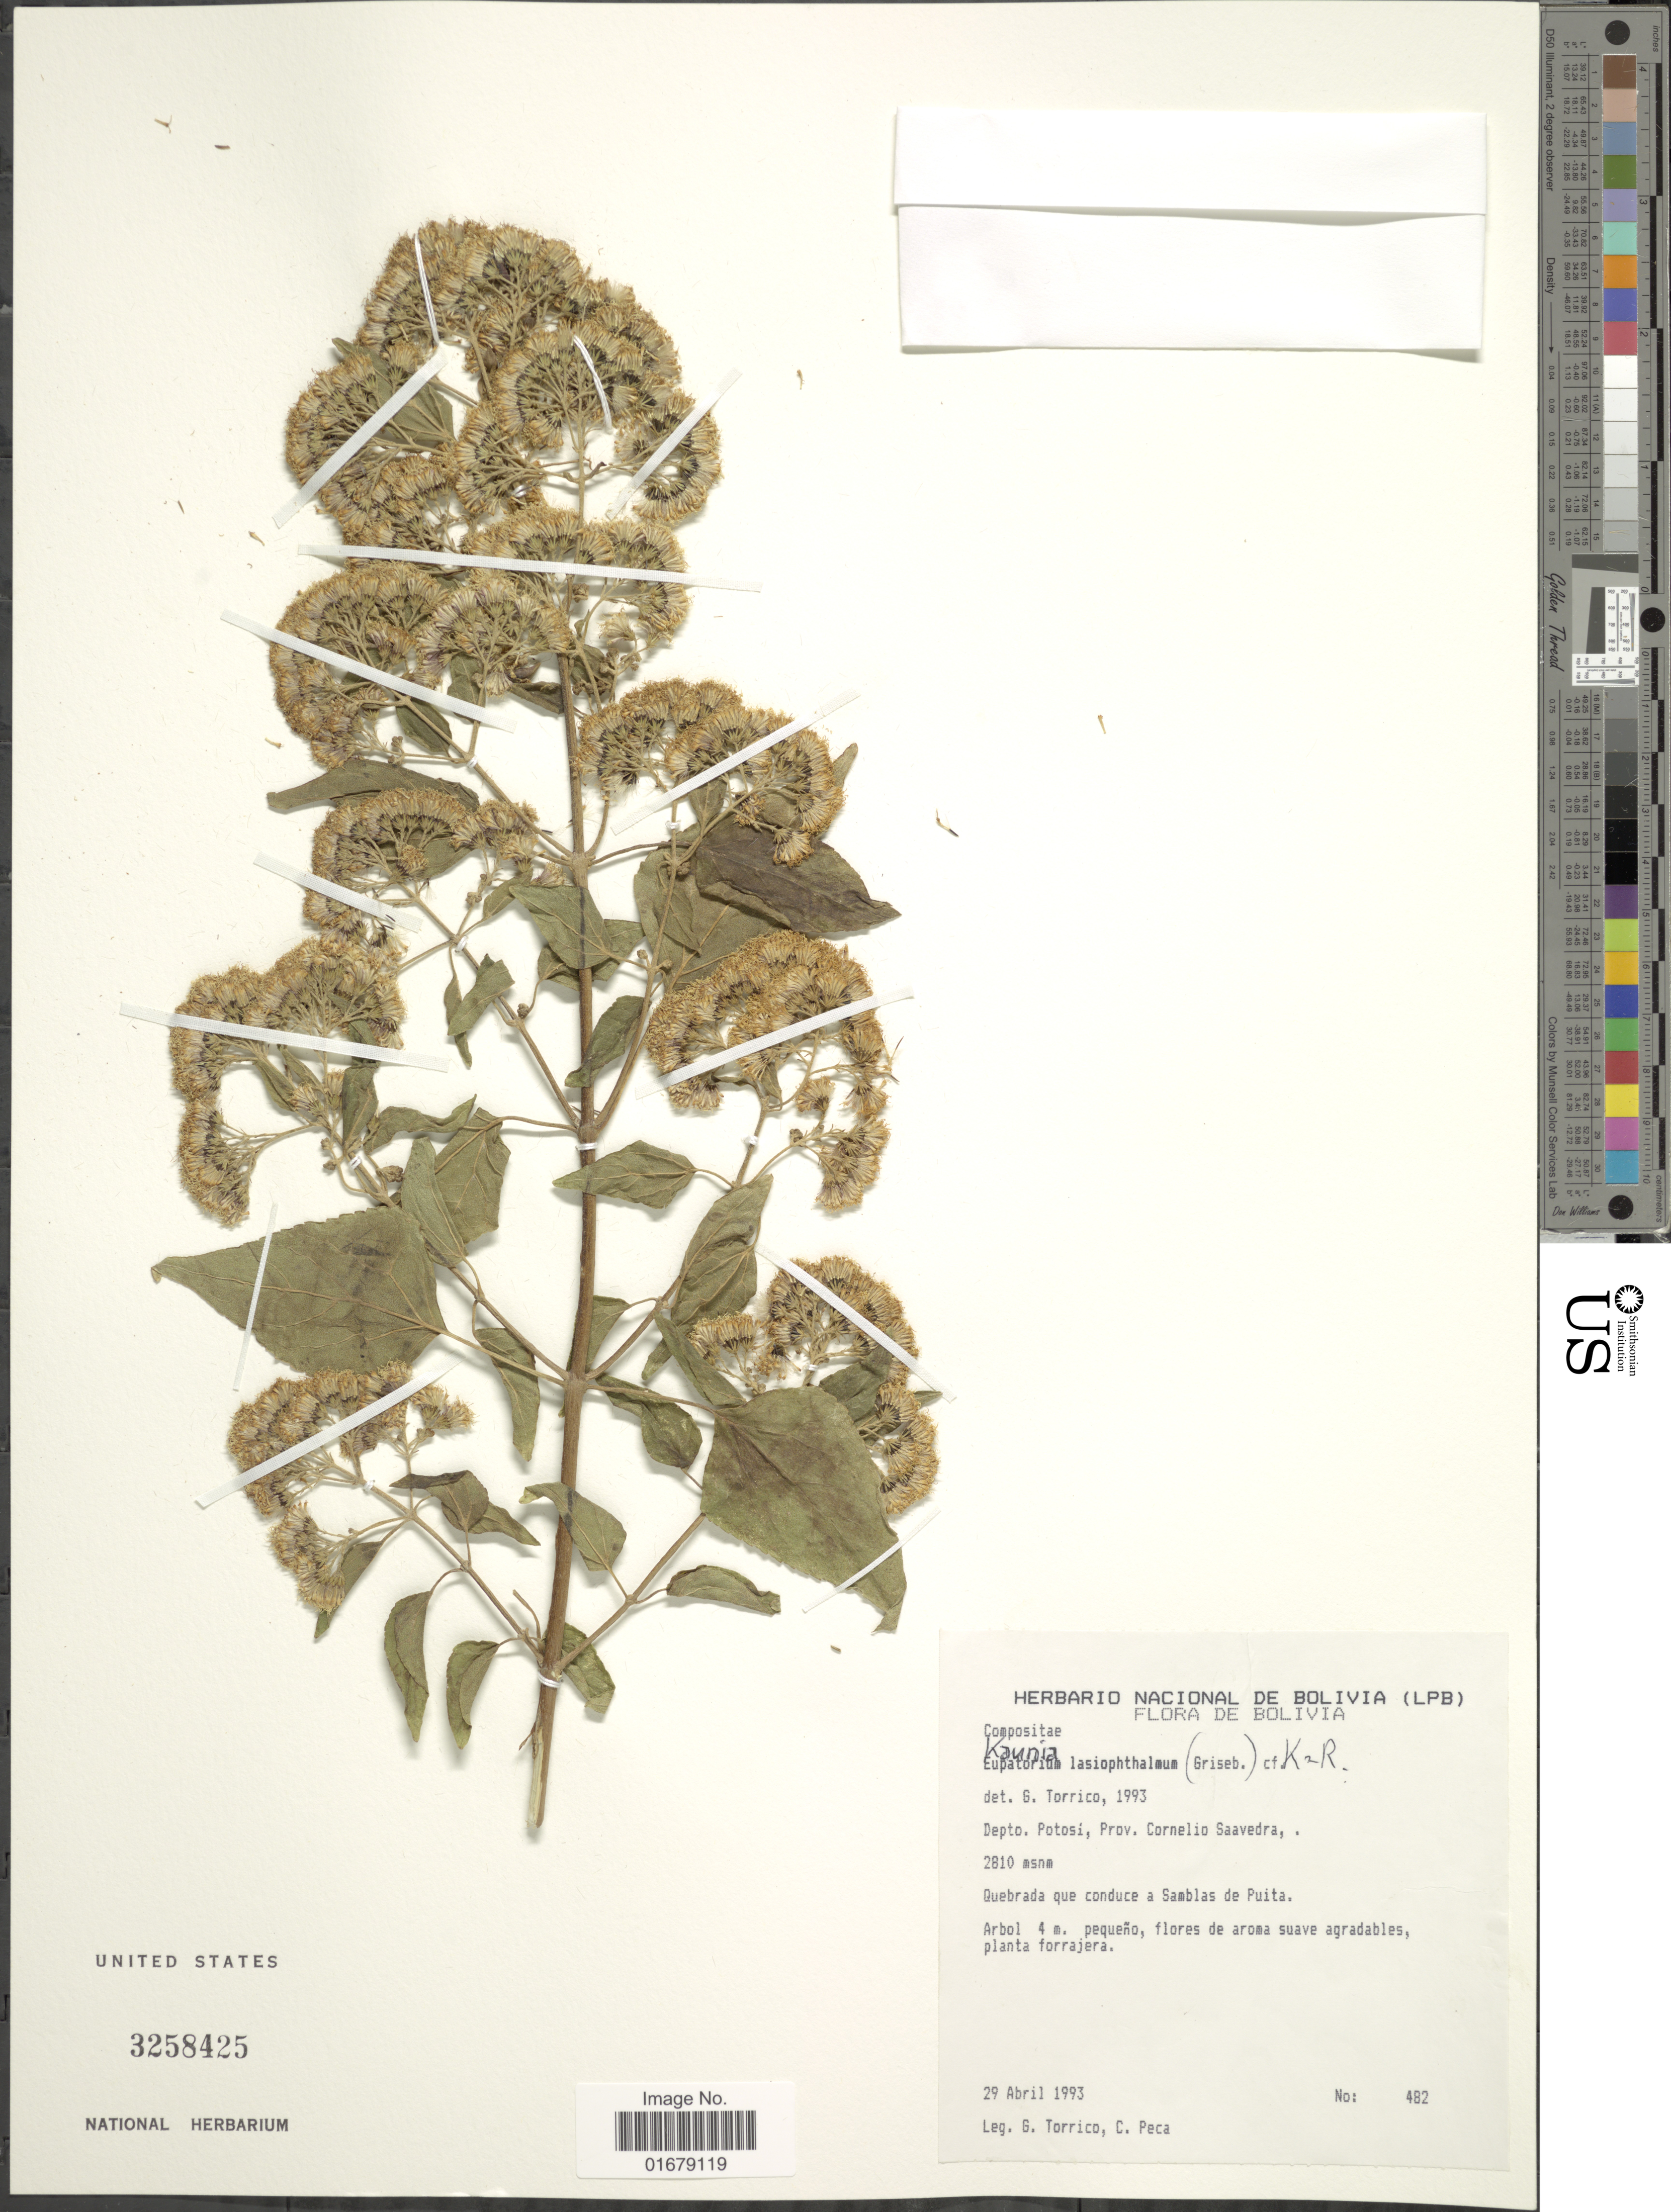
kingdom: Plantae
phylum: Tracheophyta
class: Magnoliopsida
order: Asterales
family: Asteraceae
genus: Kaunia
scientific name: Kaunia camataguiensis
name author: (Hieron.) R.M. King & H. Rob.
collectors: G. Torrico & C. Peca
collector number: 482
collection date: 1993-04-29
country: Bolivia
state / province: Potosi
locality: Bolivia. Depto. Potosi, Prov. Cornelio Saavedra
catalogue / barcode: US 3258425